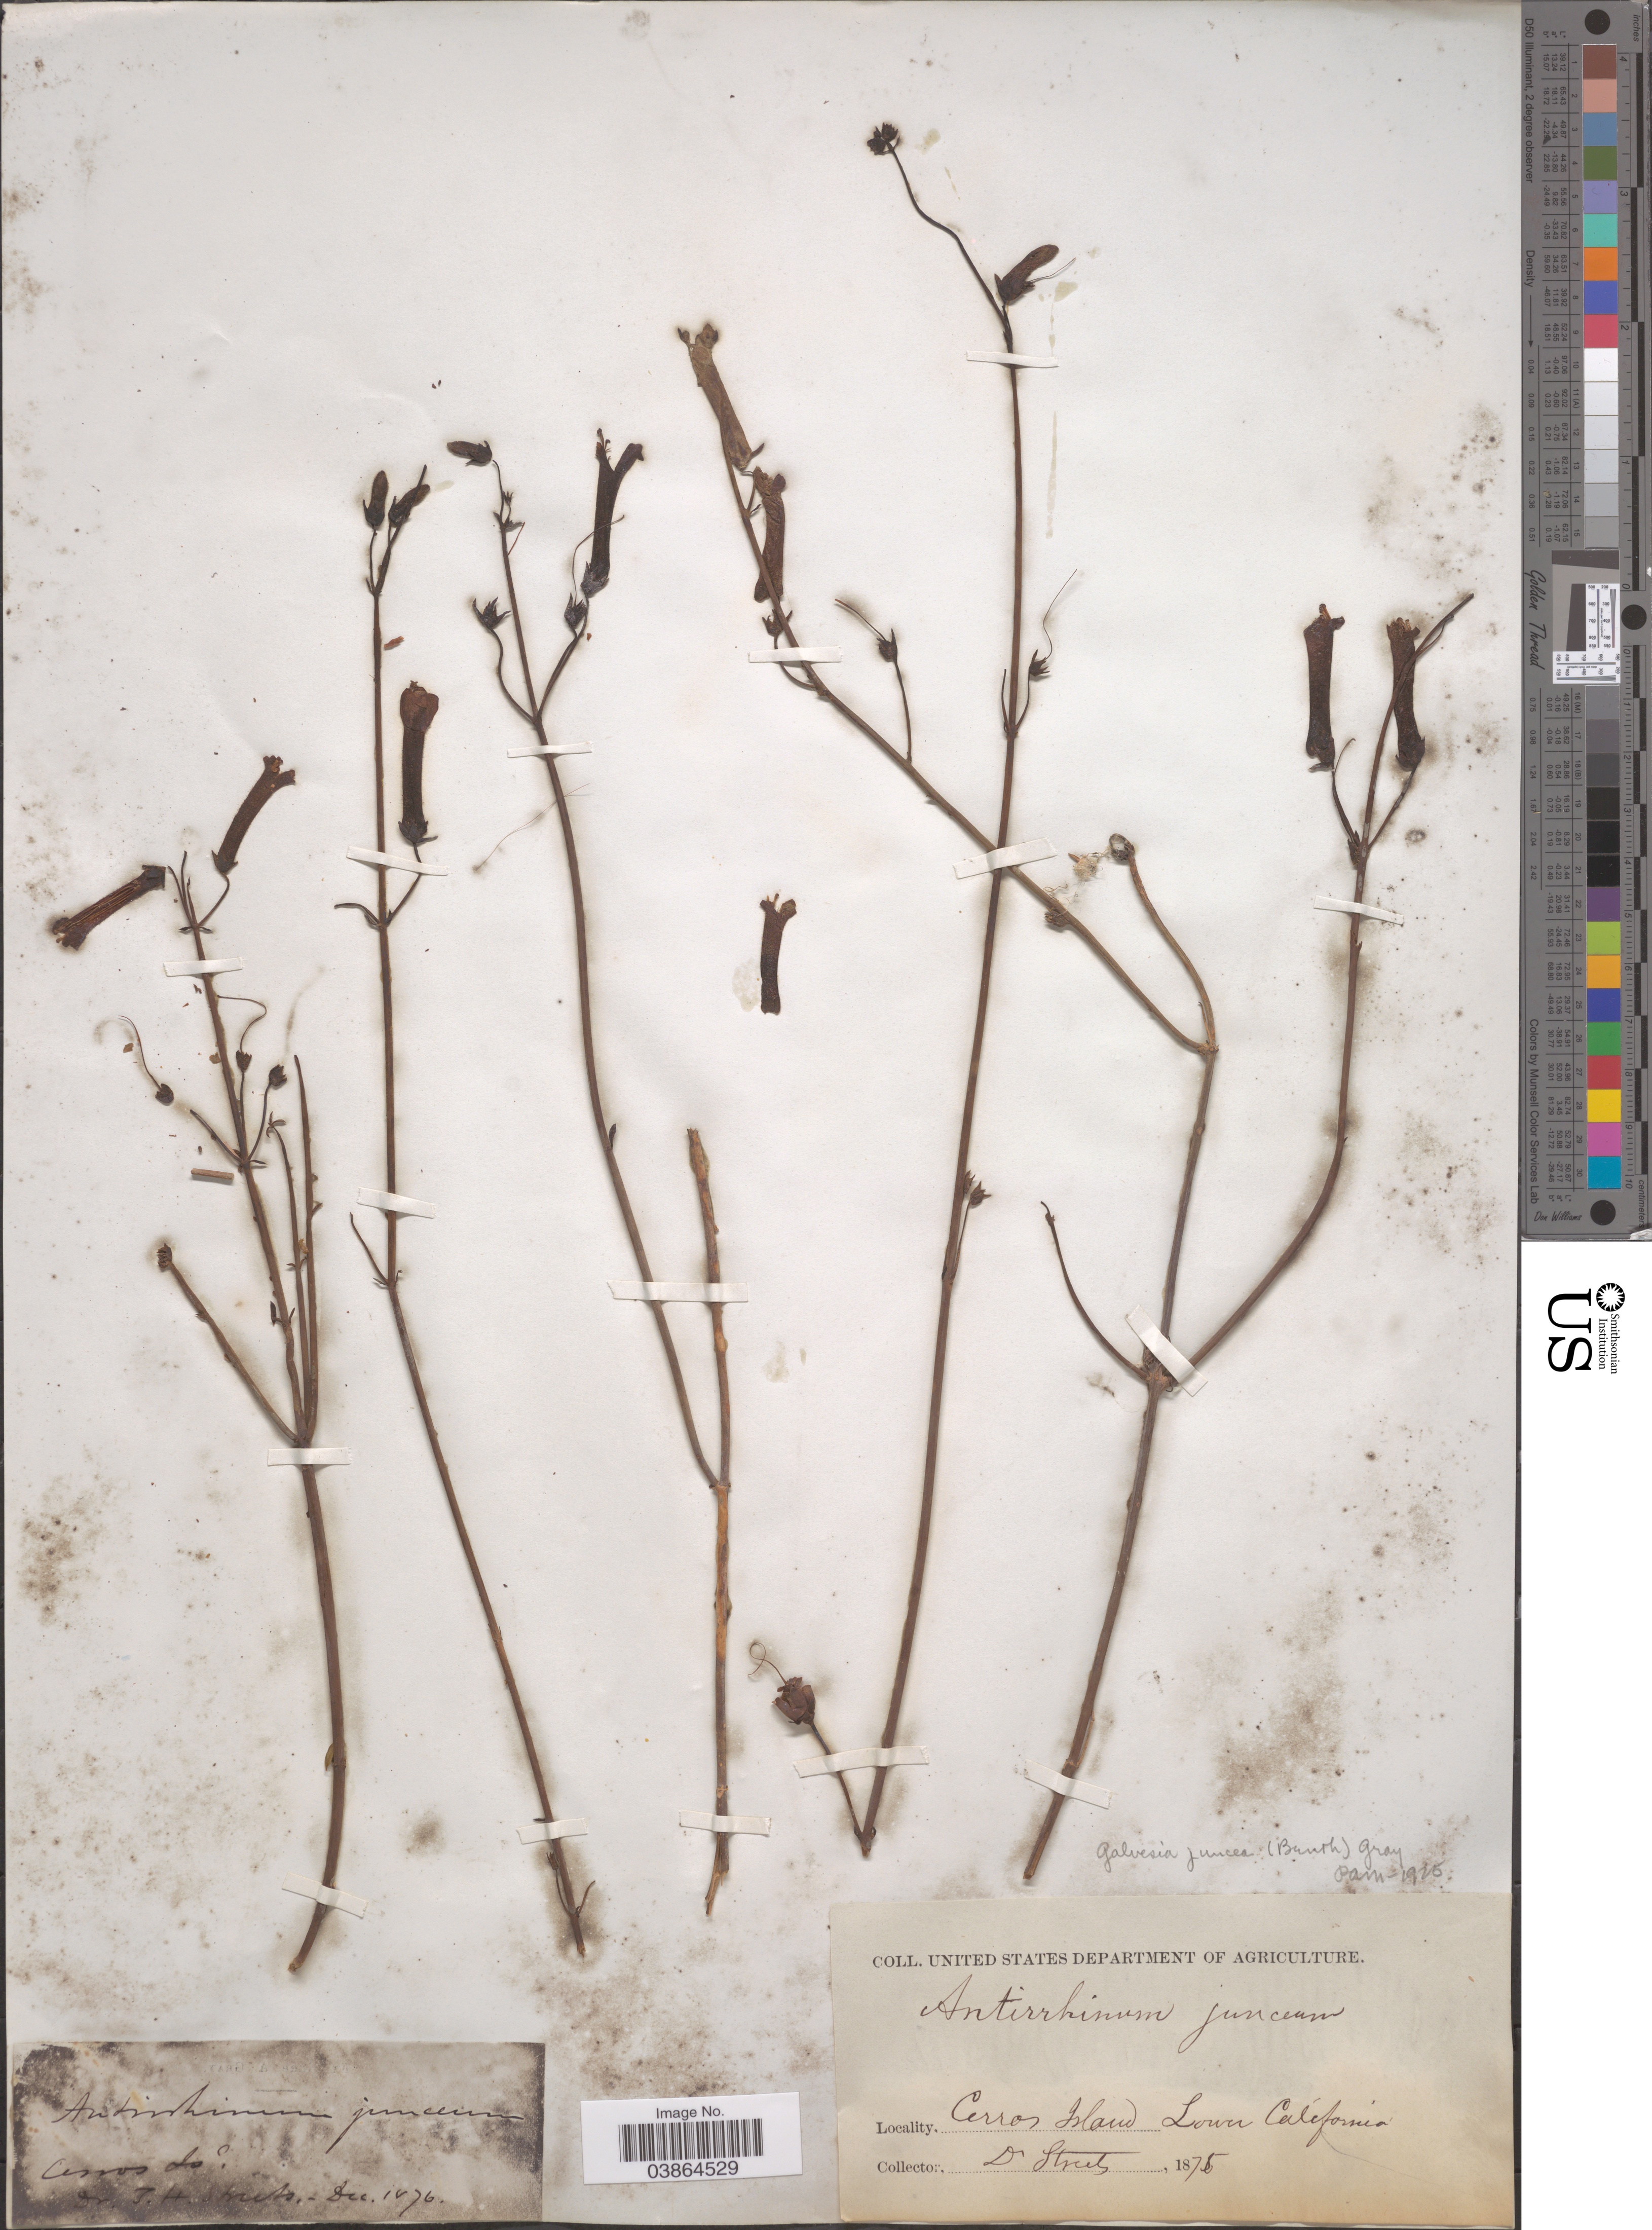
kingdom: Plantae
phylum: Tracheophyta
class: Magnoliopsida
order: Lamiales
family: Plantaginaceae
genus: Gambelia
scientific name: Gambelia juncea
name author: (Benth.) D.A. Sutton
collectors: T. Streets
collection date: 1876-12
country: Mexico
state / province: Baja California Norte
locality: Cerros Island.